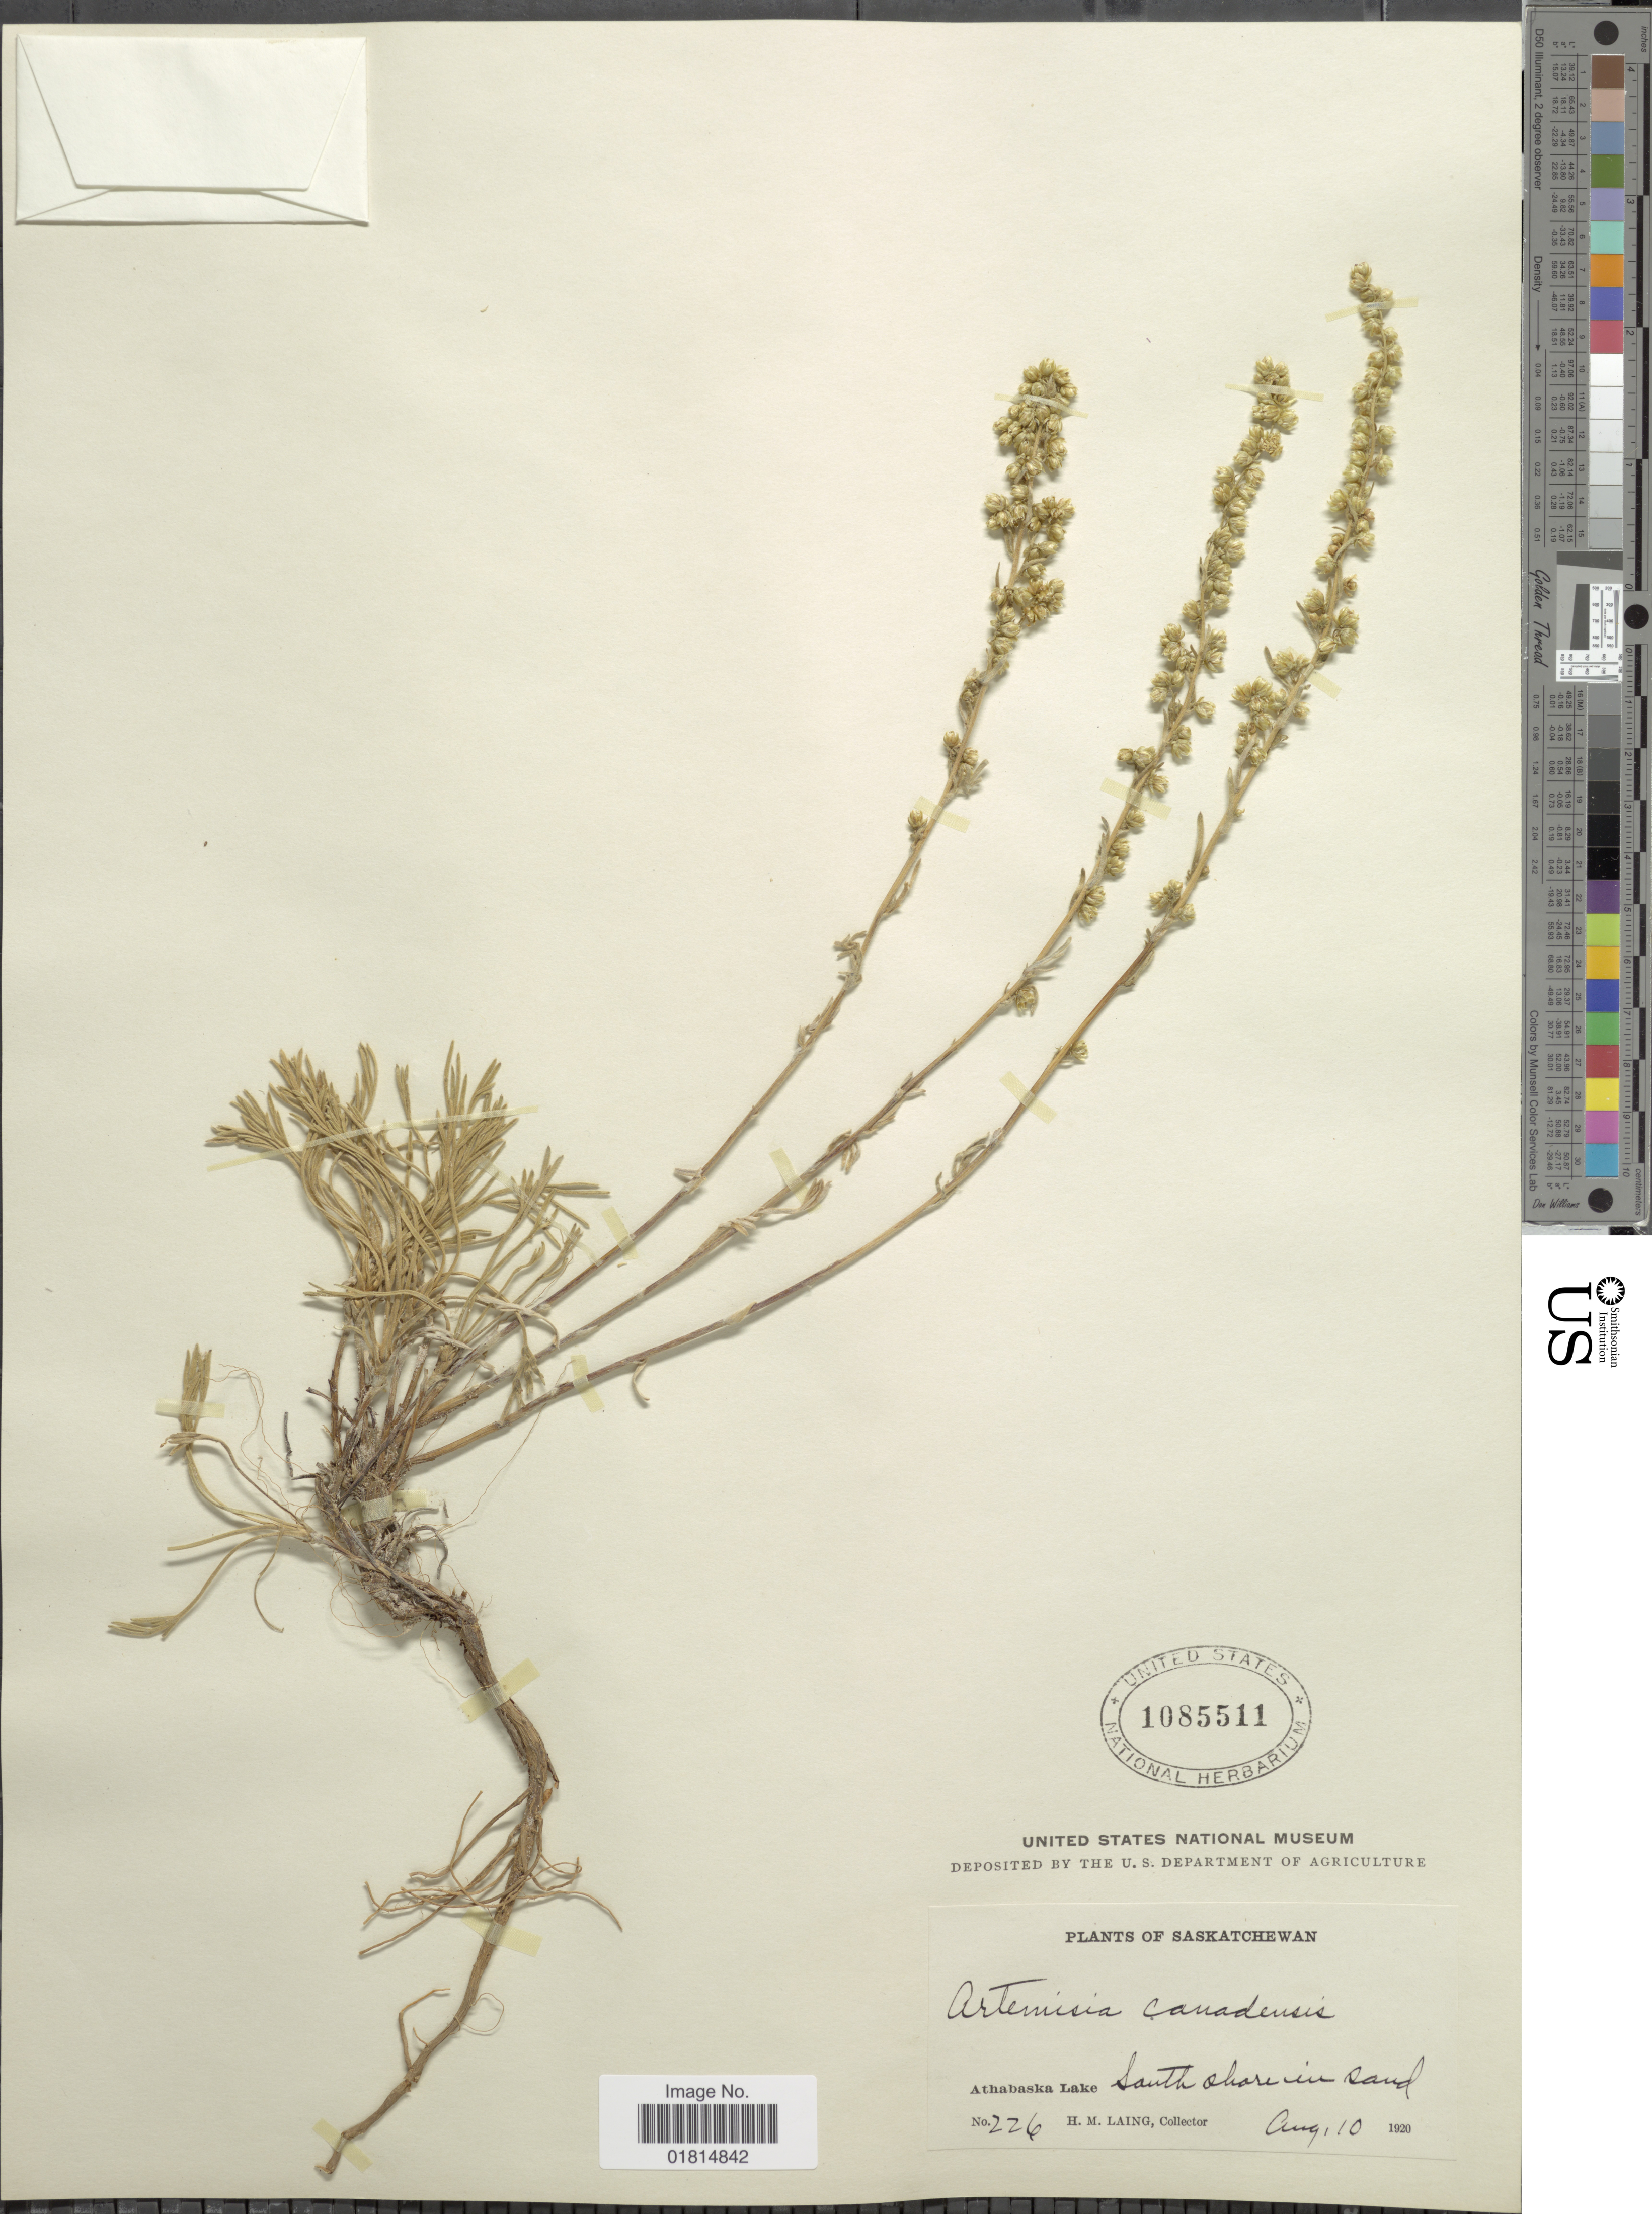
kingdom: Plantae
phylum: Tracheophyta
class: Magnoliopsida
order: Asterales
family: Asteraceae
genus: Artemisia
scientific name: Artemisia canadensis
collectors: H. Laing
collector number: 226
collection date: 1920-08-10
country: Canada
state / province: Saskatchewan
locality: Athabaska Lake. South shorei in sand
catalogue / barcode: US 1085511